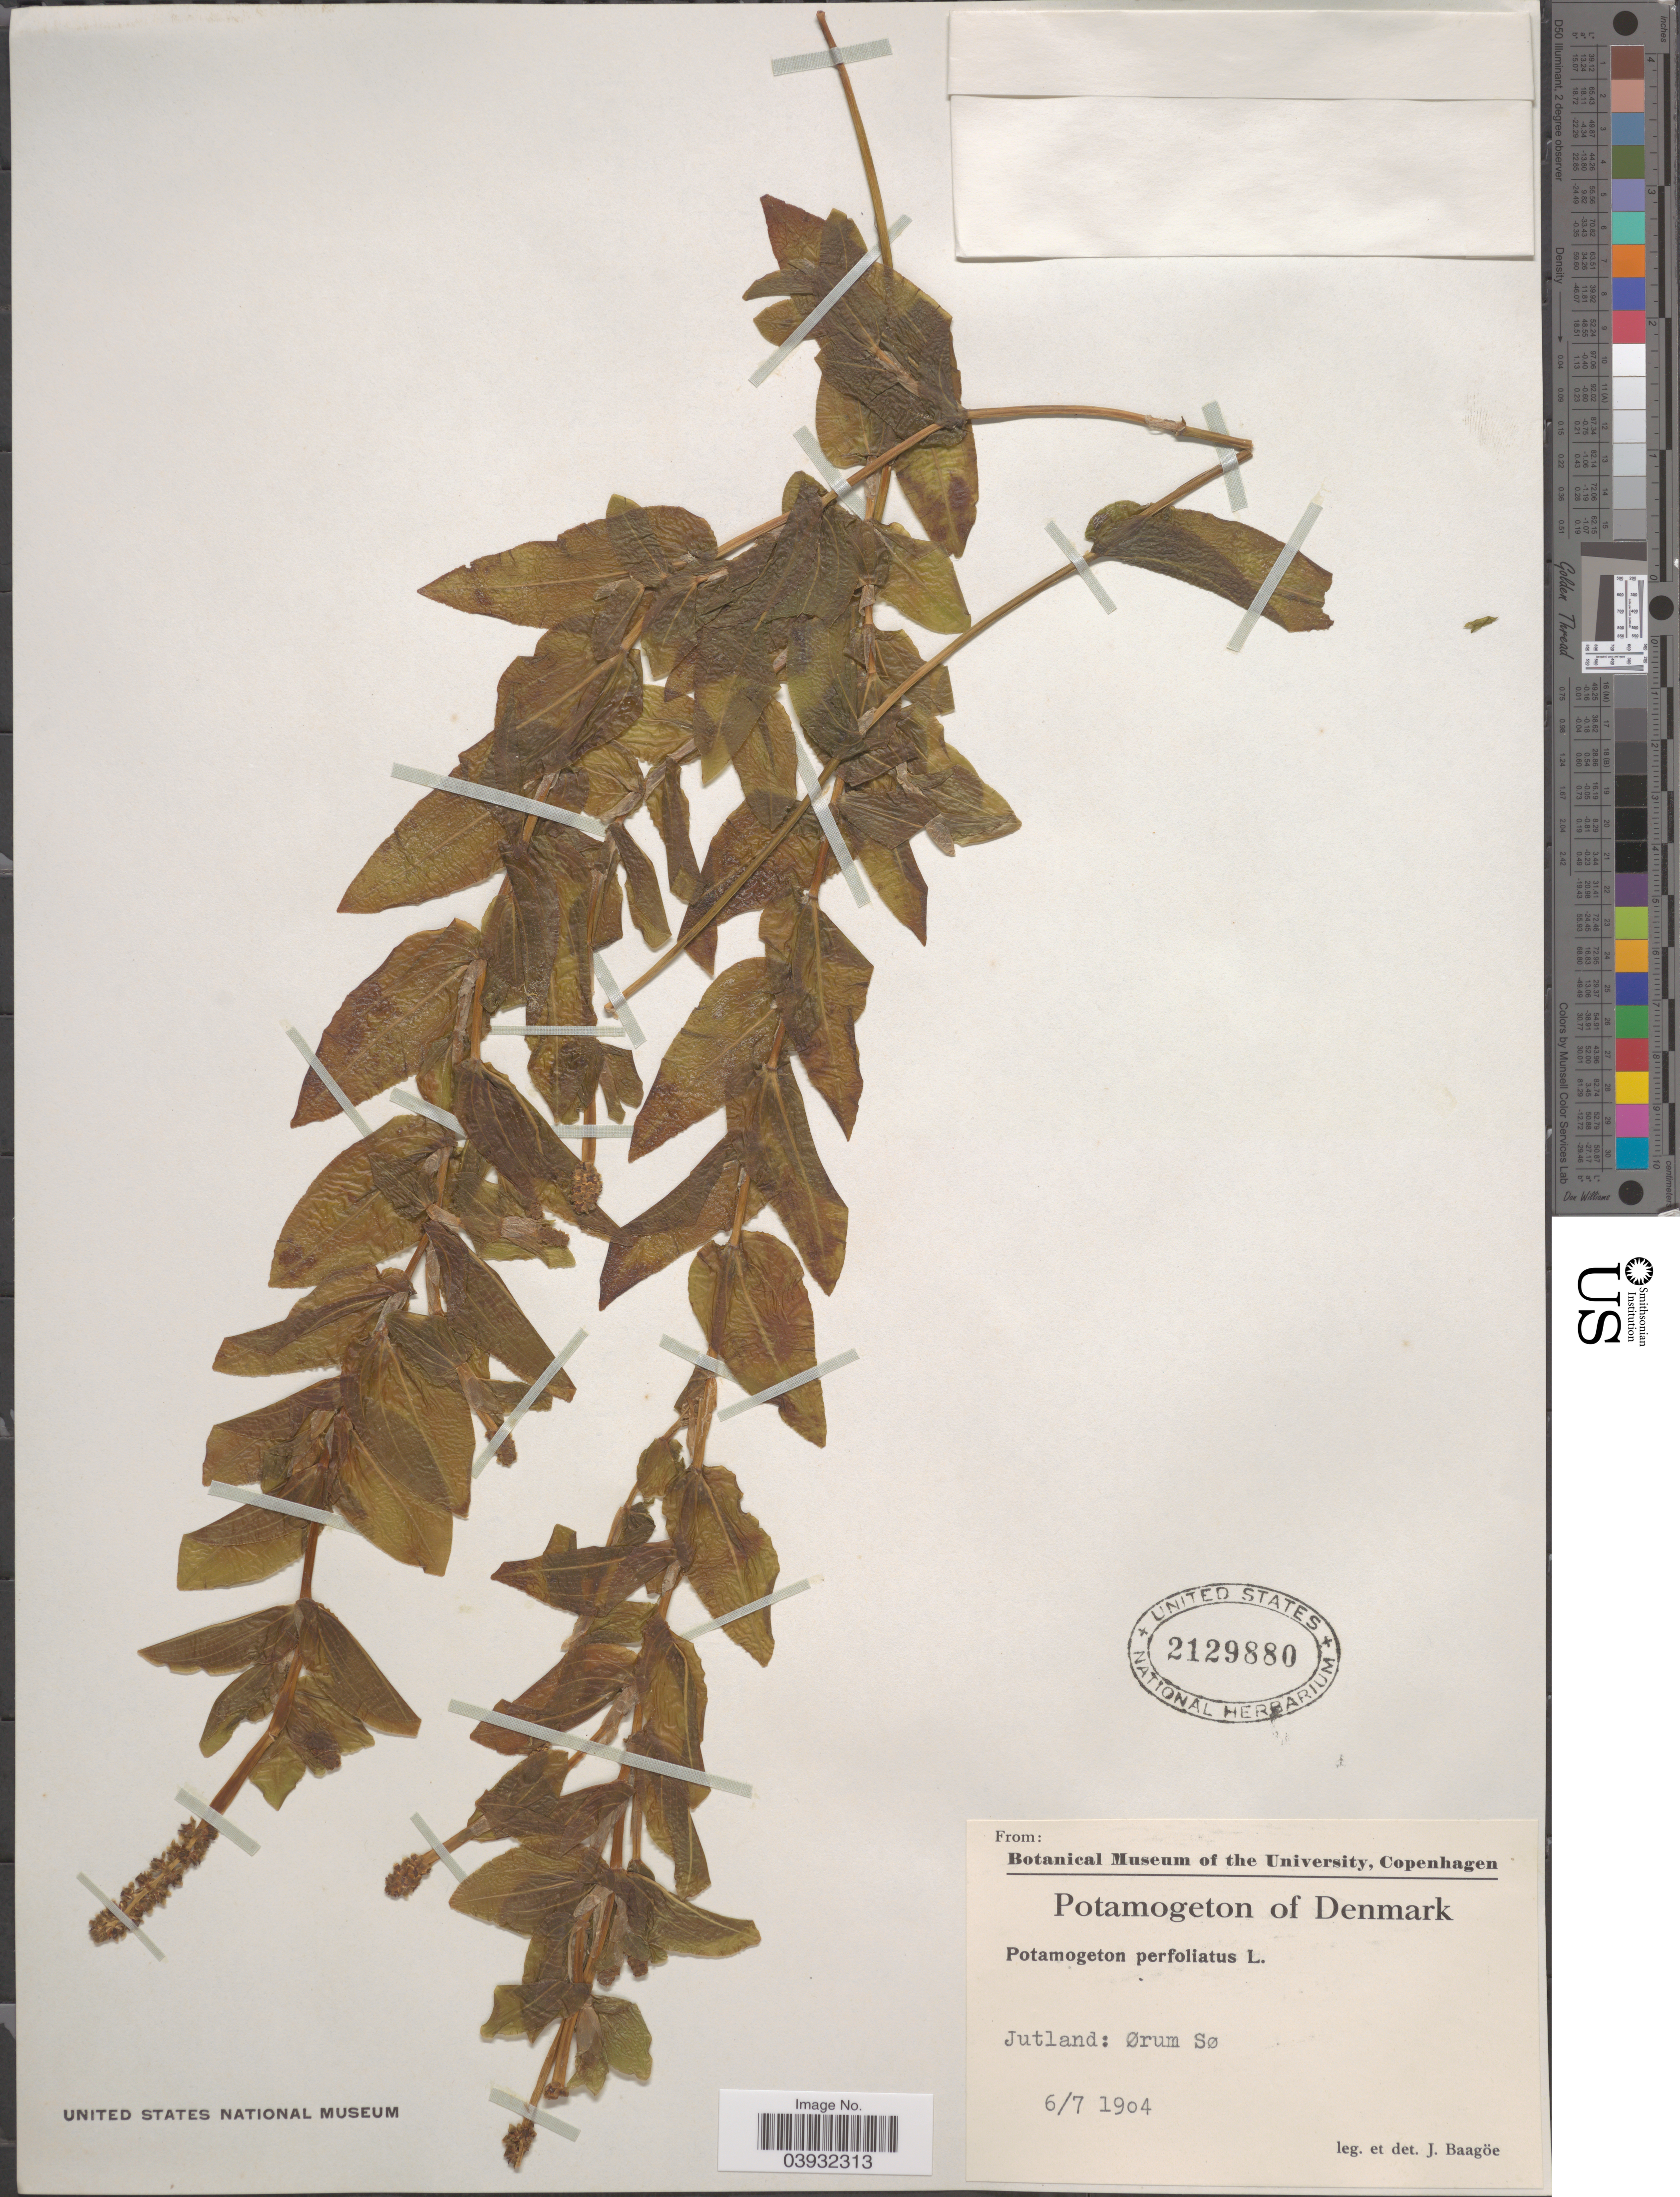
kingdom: Plantae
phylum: Tracheophyta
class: Liliopsida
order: Alismatales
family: Potamogetonaceae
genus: Potamogeton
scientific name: Potamogeton perfoliatus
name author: L.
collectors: J. Baagoe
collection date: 1904-07-06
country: Denmark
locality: Jutland: Ørum Sø.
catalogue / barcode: US 2129880